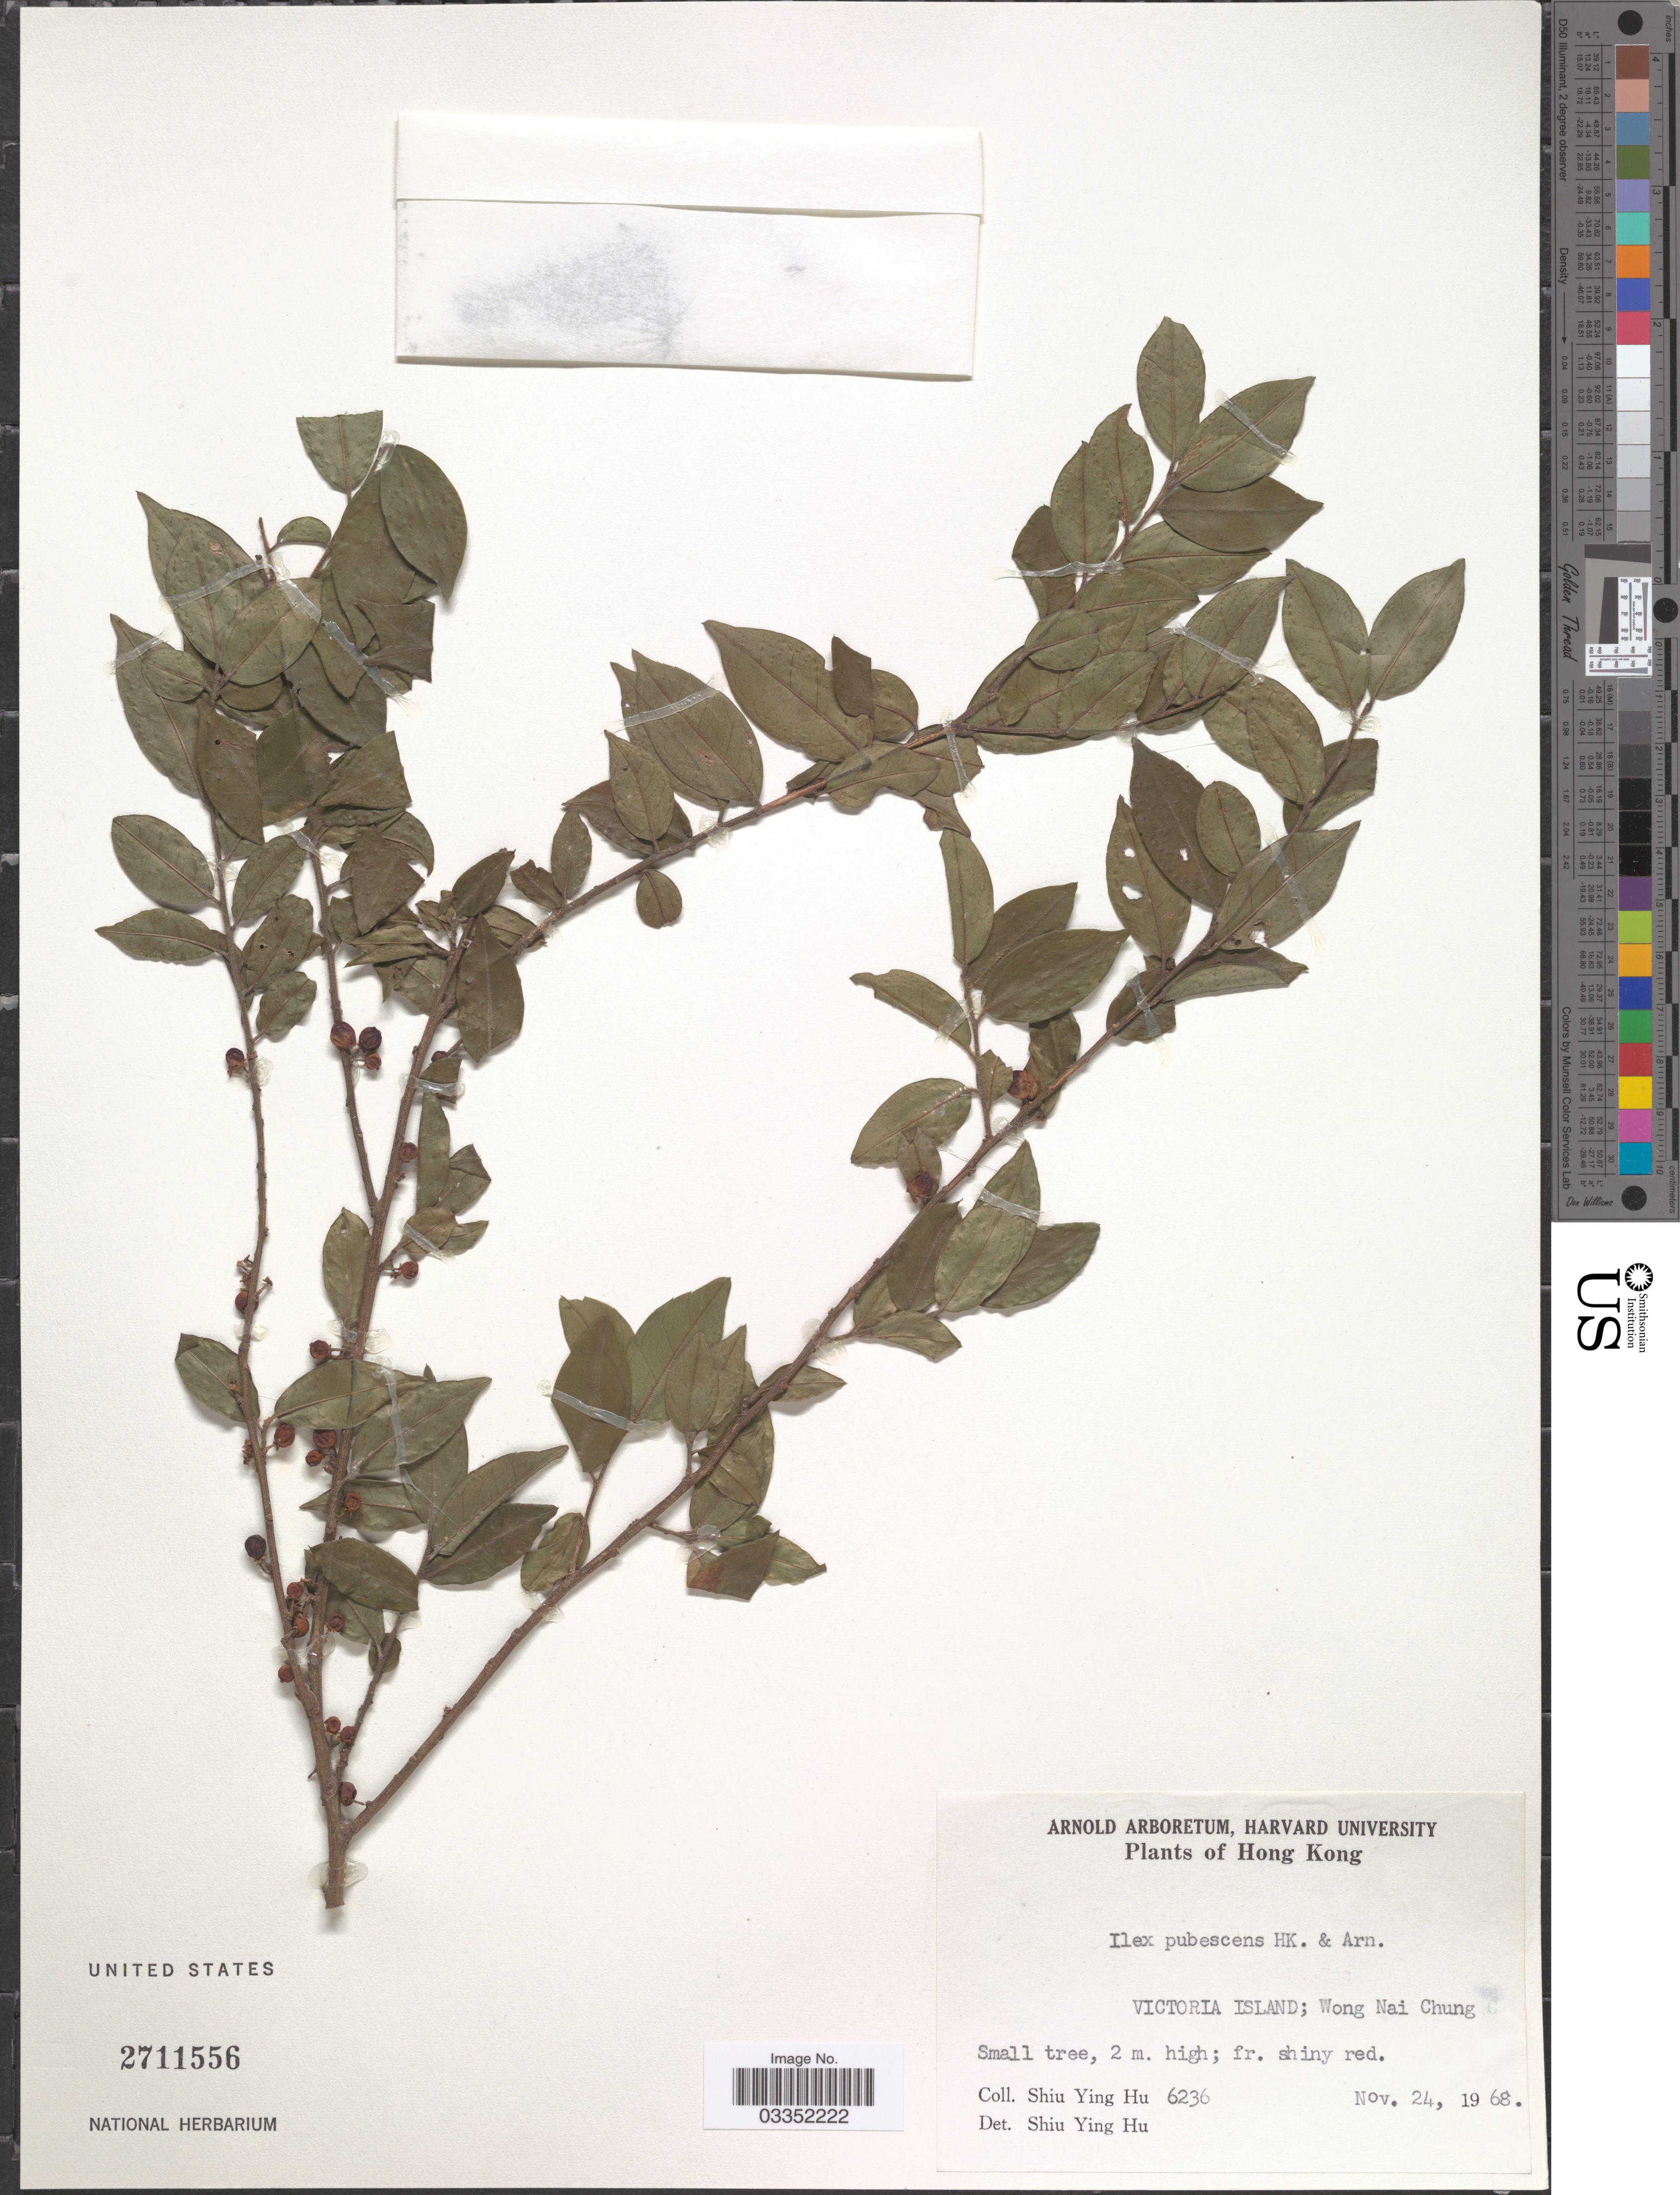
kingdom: Plantae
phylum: Tracheophyta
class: Magnoliopsida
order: Aquifoliales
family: Aquifoliaceae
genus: Ilex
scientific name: Ilex pubescens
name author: Hook. & Arn.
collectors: S. Y. Hu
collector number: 6236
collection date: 1968-11-24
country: China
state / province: Hong Kong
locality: Victoria Island; Wong Nai Chung.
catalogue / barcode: US 2711556